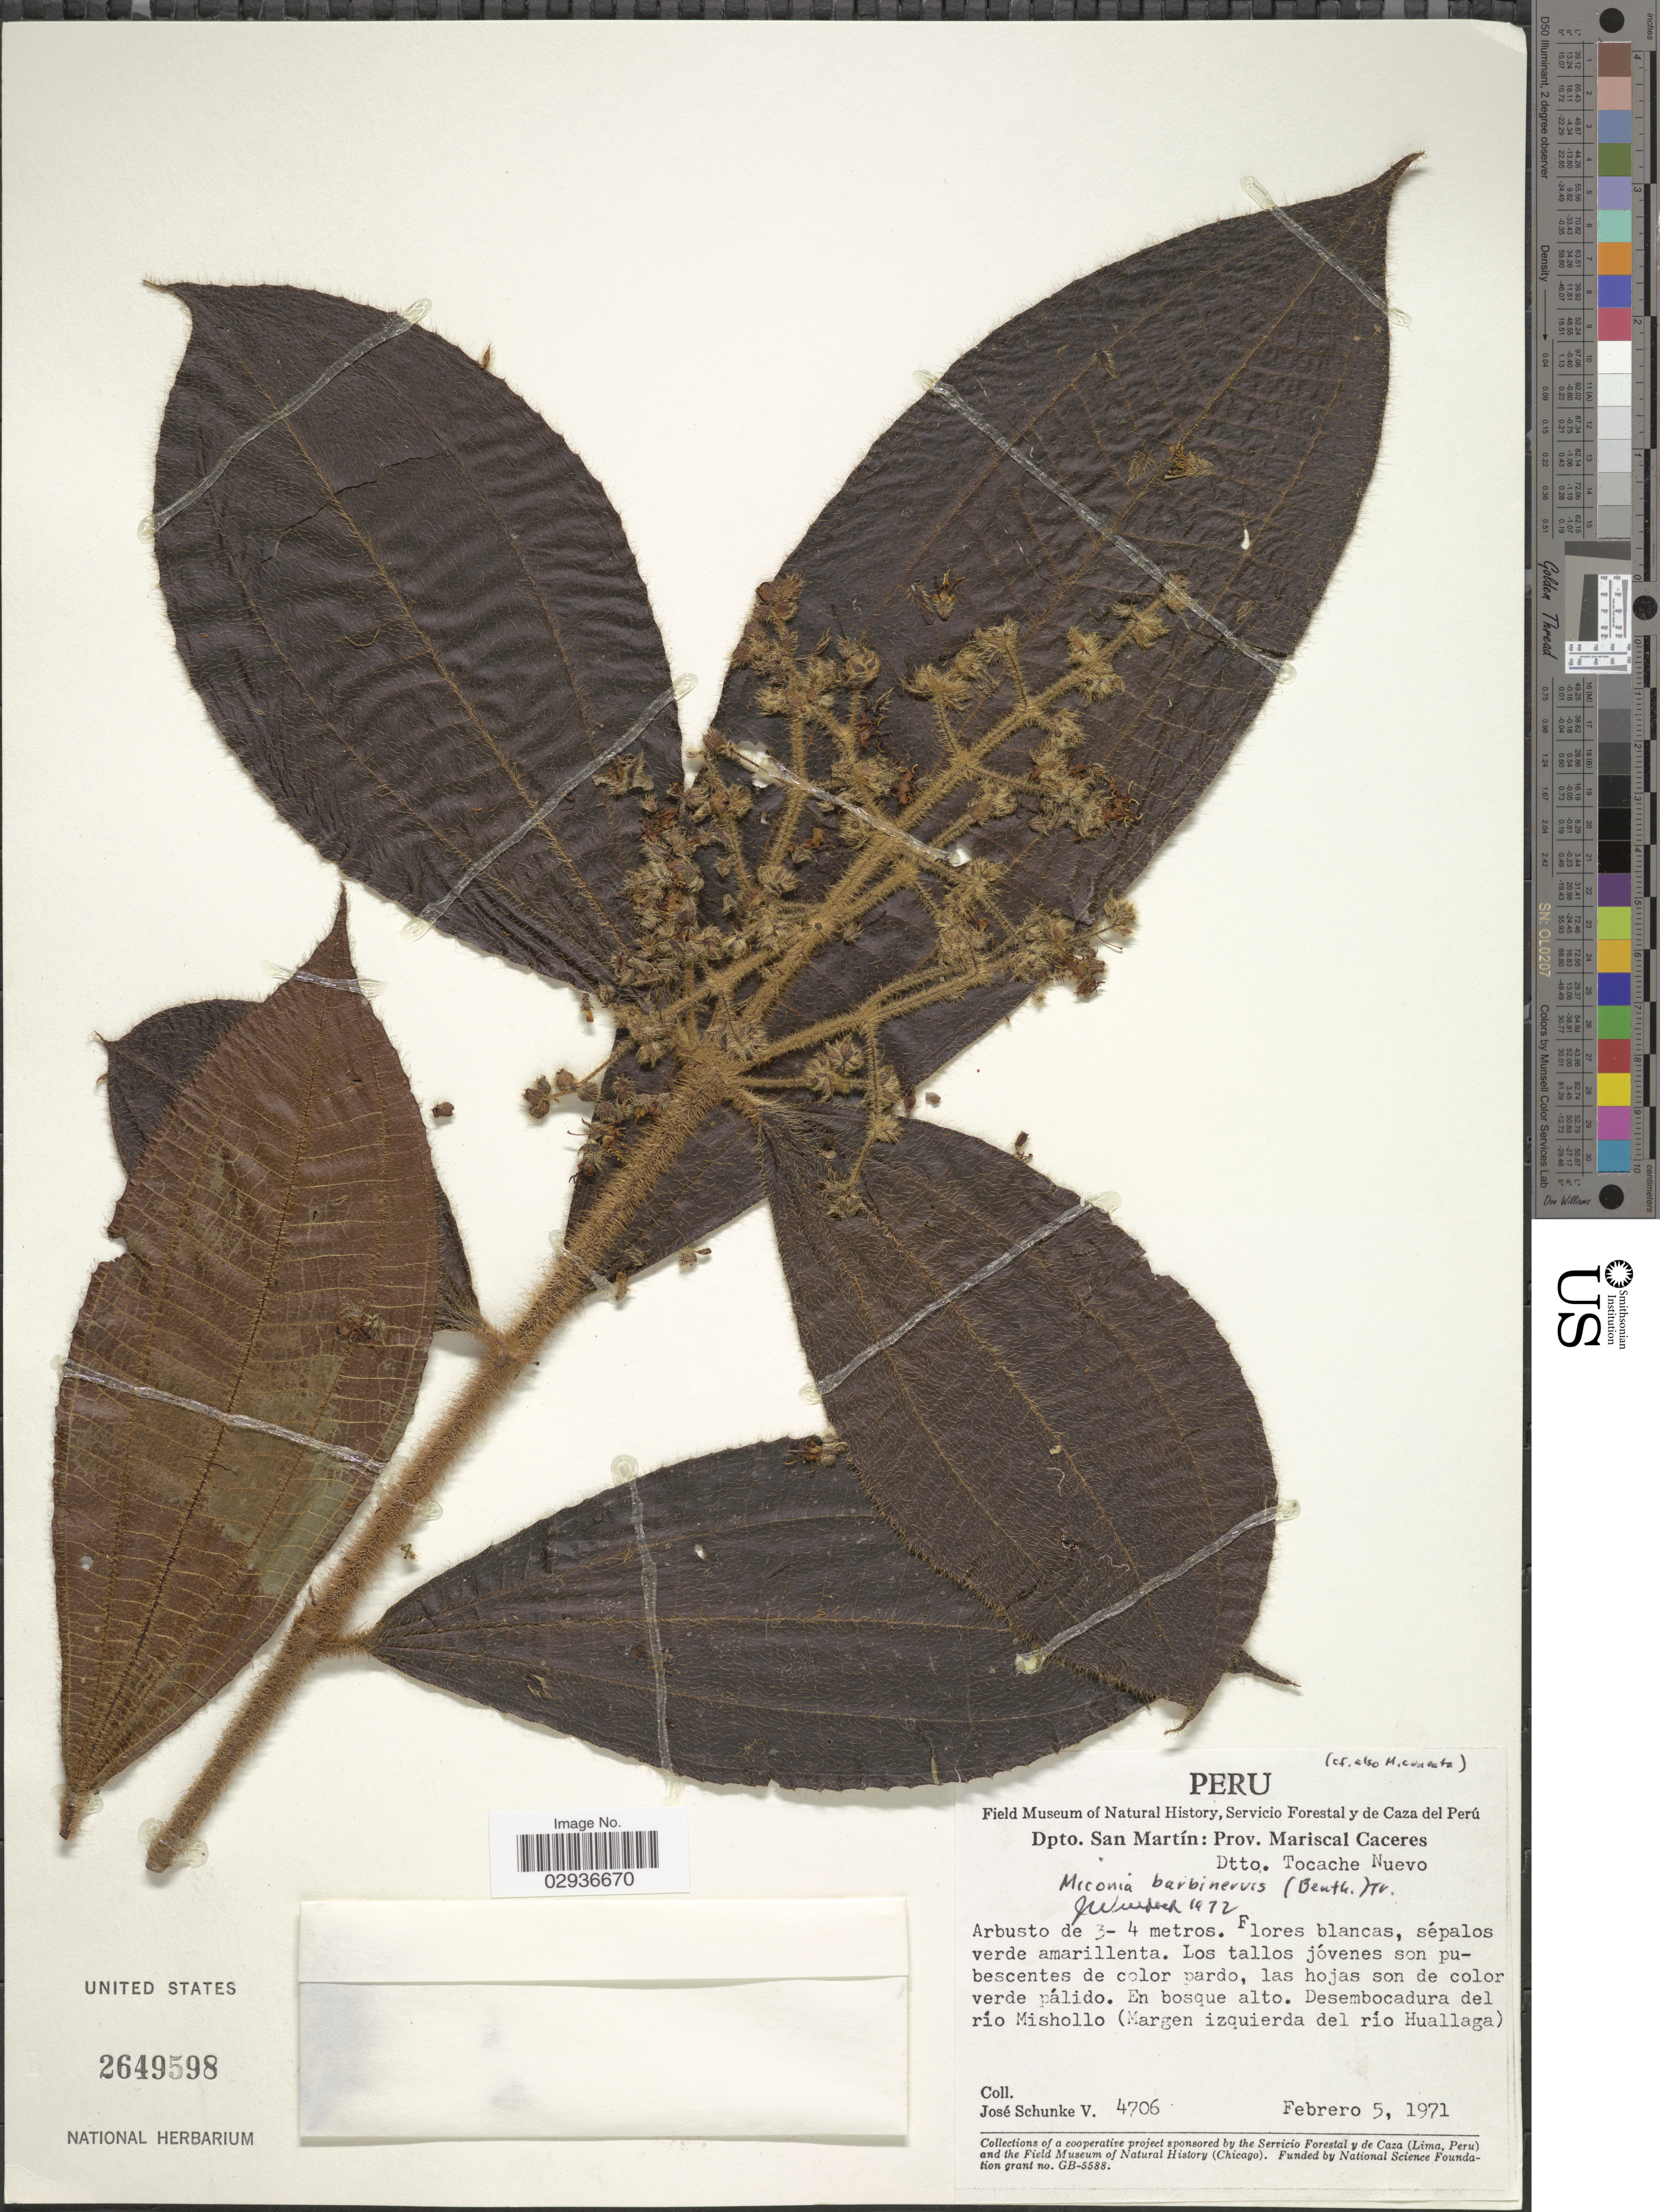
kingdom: Plantae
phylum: Tracheophyta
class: Magnoliopsida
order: Myrtales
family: Melastomataceae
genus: Miconia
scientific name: Miconia barbinervis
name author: (Benth.) Triana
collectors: J. Schunke Vigo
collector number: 4706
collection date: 1971-02-05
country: Peru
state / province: San Martín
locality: Dptp. San Martín: Prov. Mariscal Caceres, Dtto. Tocache Nuevo. En bosque alto. Desembocadura del rio Mishollo (Margen izquierda del río Huallaga).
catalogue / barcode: US 269598